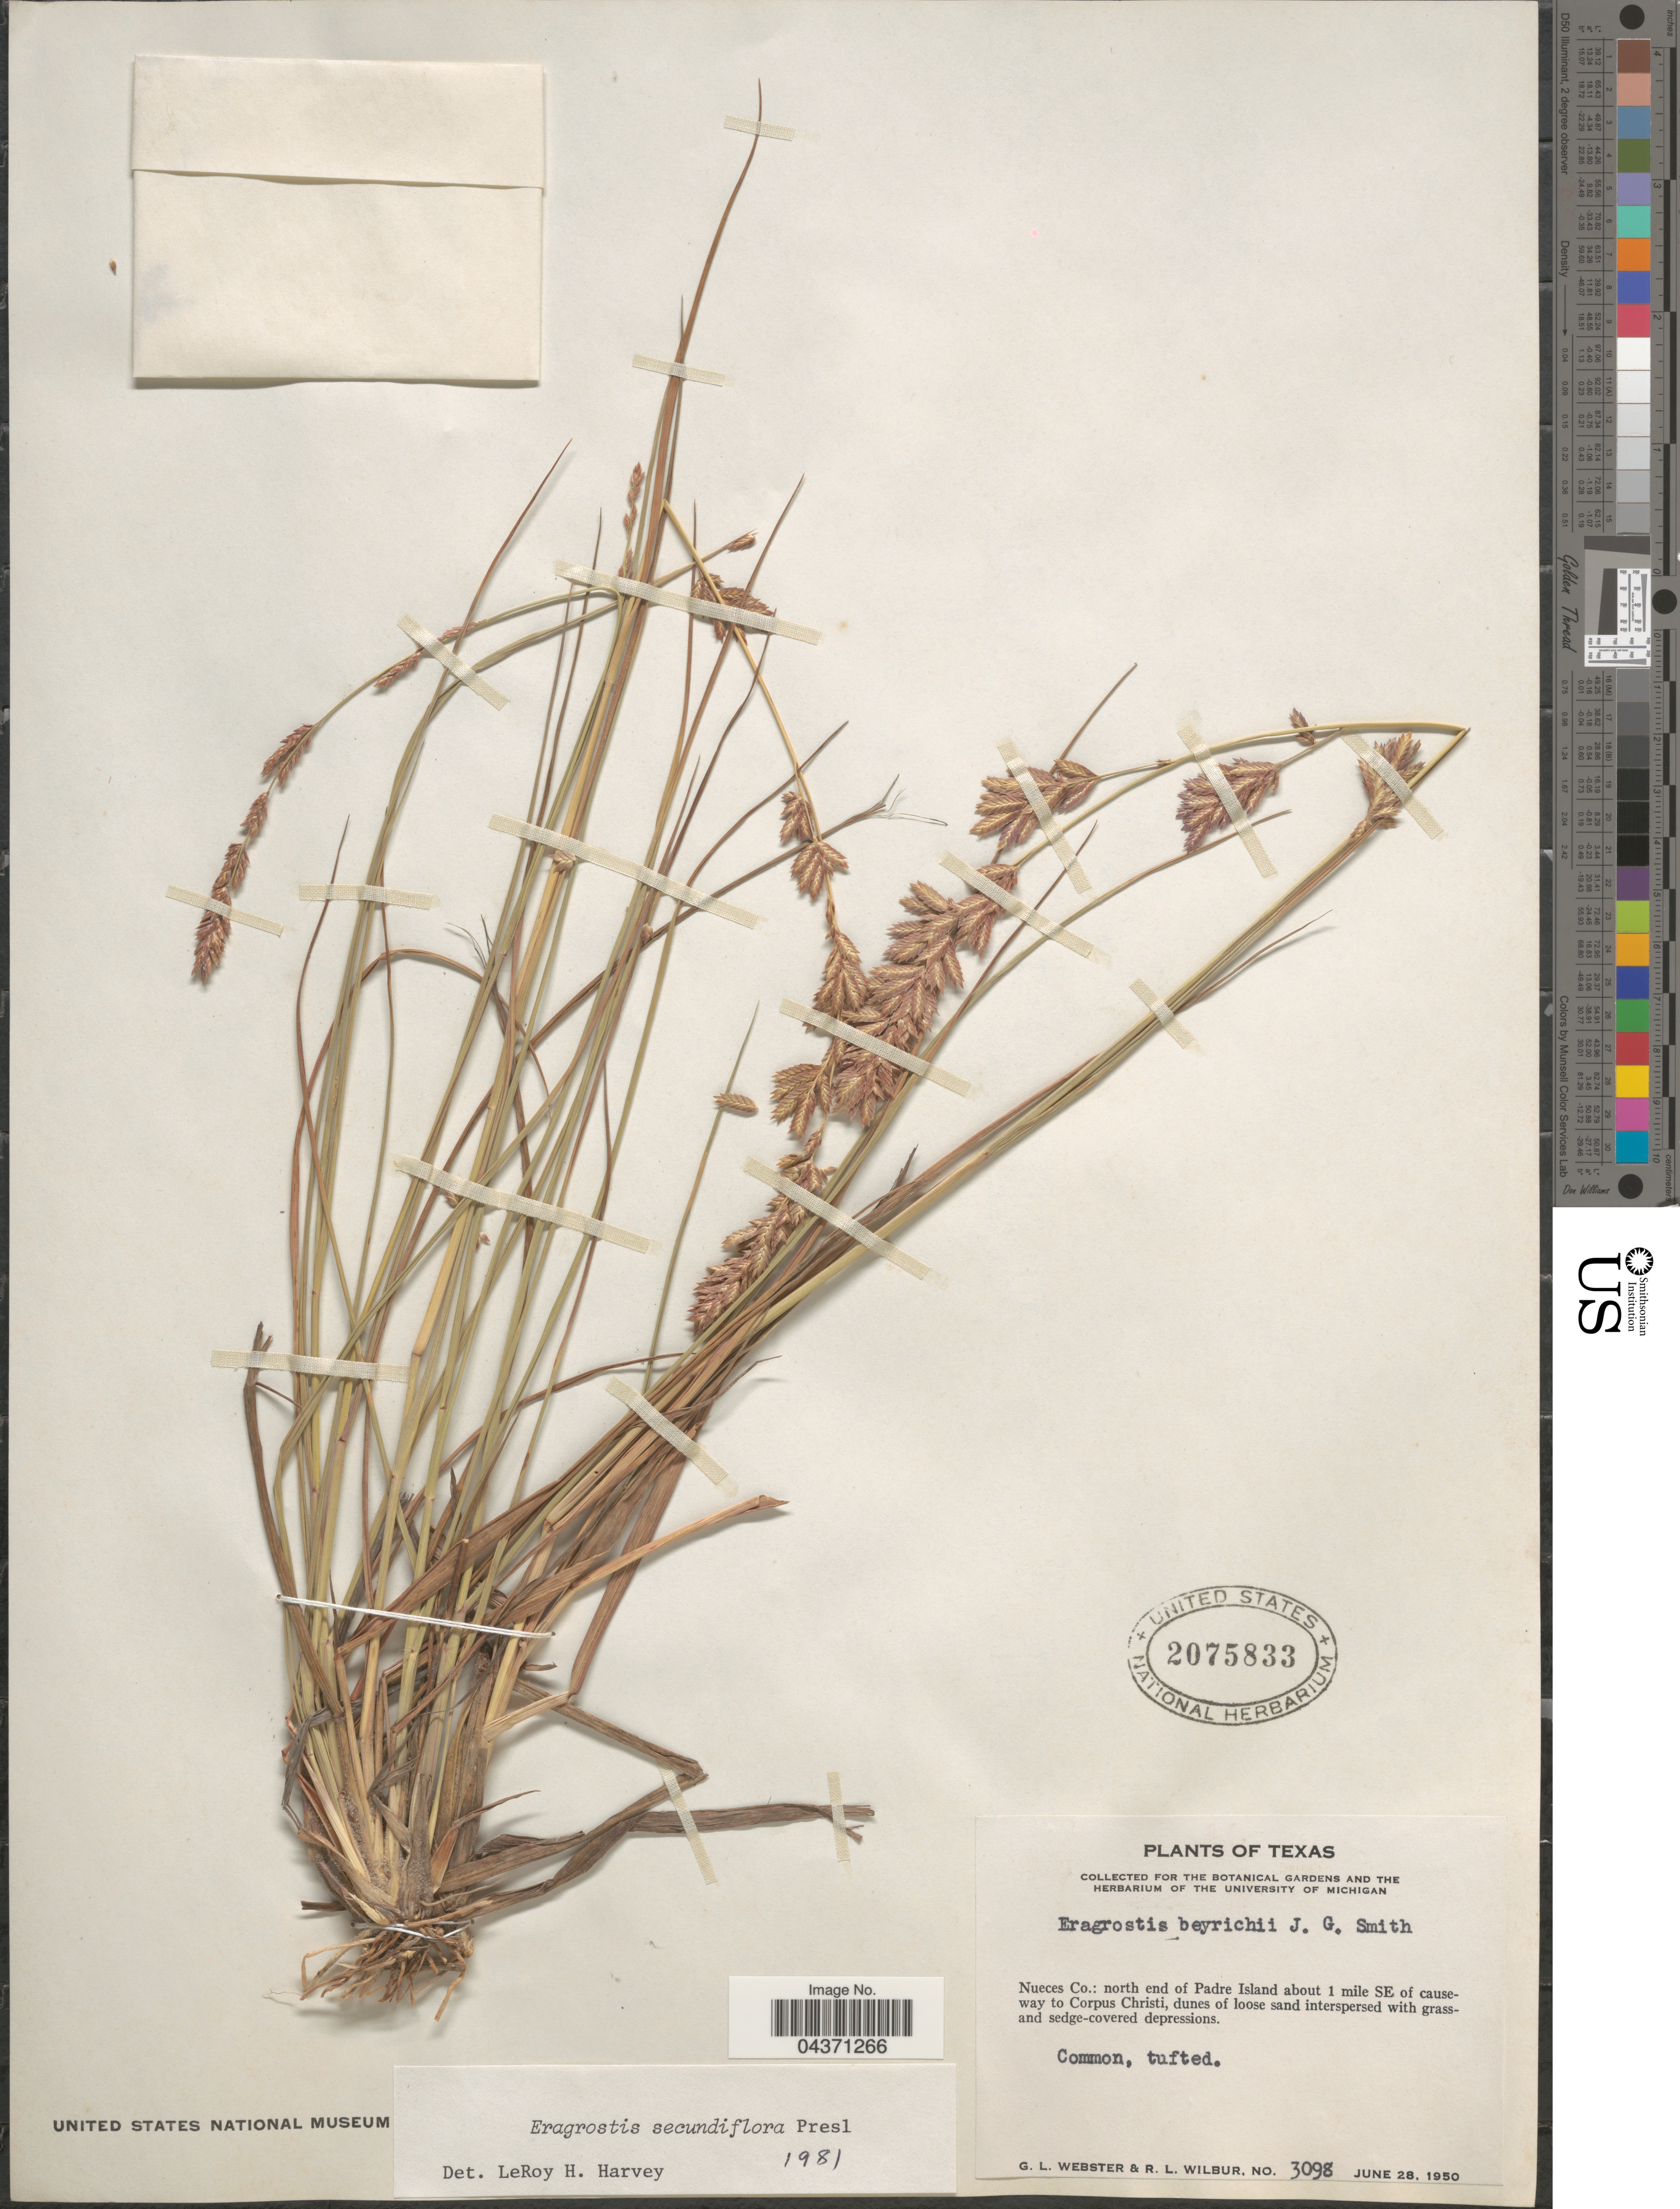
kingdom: Plantae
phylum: Tracheophyta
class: Liliopsida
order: Poales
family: Poaceae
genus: Eragrostis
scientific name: Eragrostis secundiflora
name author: J. Presl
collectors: G. L. Webster & R. L. Wilbur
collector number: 3098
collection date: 1950-06-28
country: United States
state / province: Texas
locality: Nueces Co.: north end of Padre Island about 1 mile SE of causeway to Corpus Christi.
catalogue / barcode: US 2075833